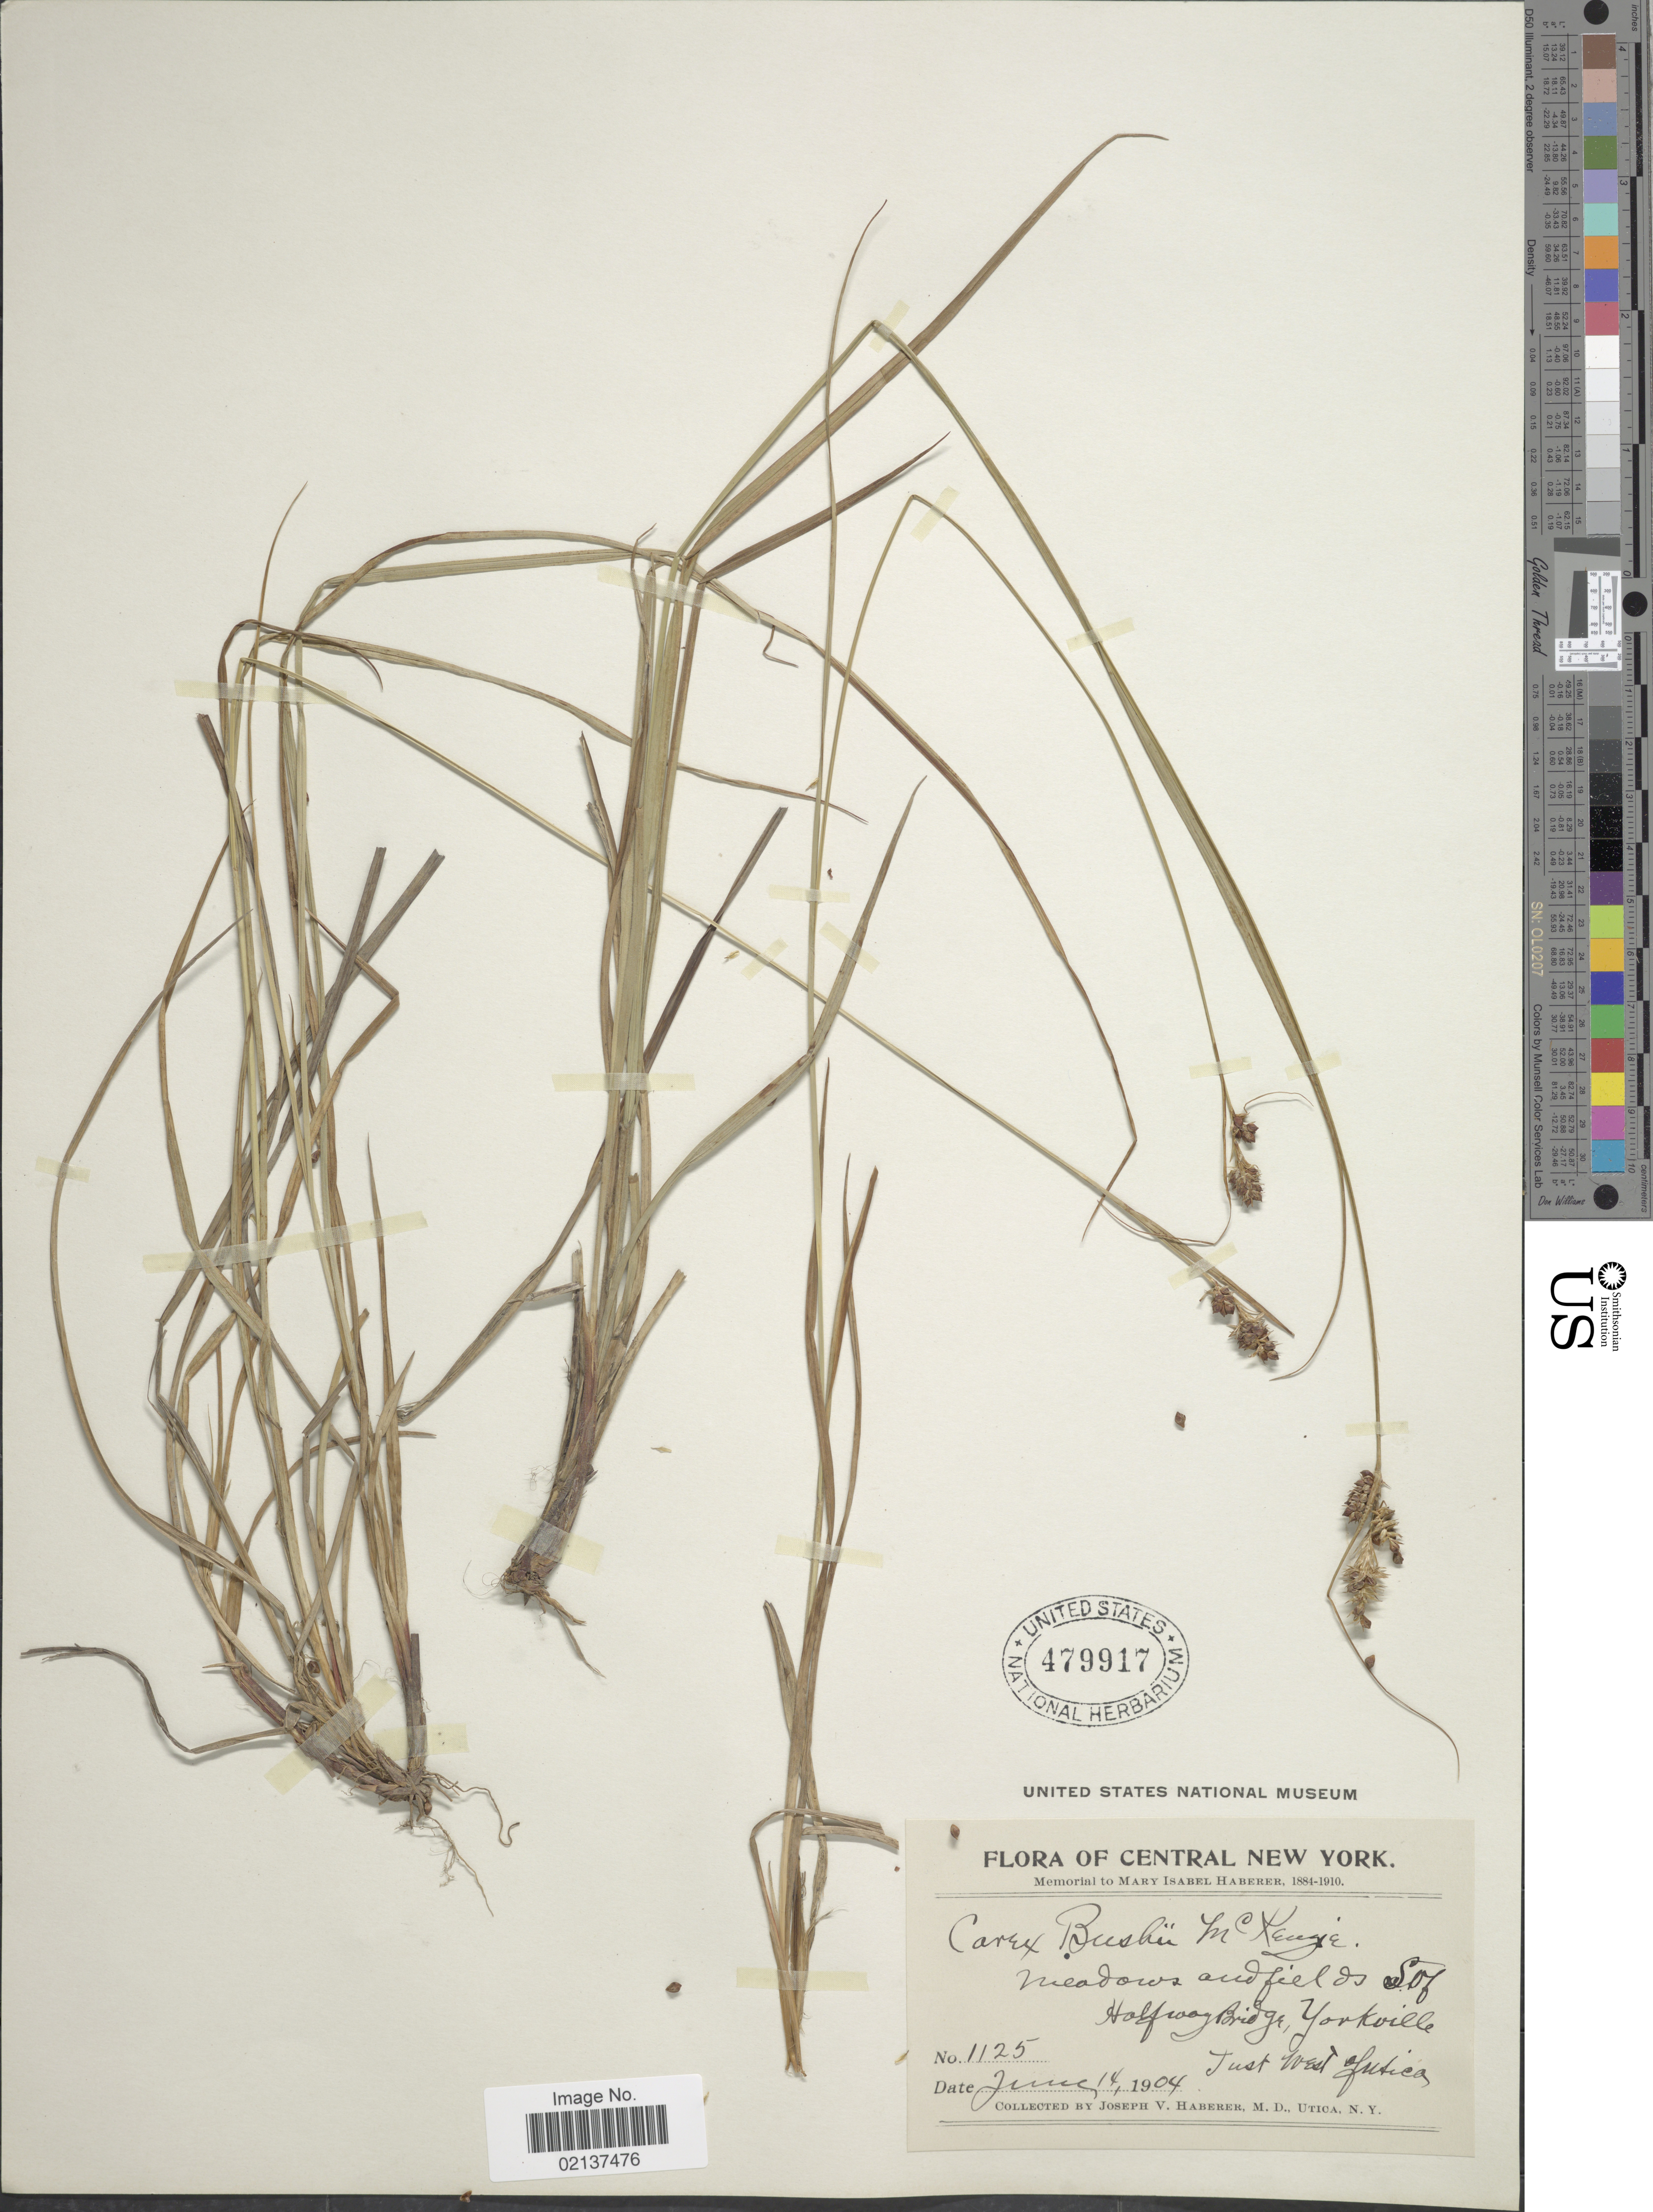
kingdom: Plantae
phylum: Tracheophyta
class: Liliopsida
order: Poales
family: Cyperaceae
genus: Carex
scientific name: Carex hirsutella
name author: Mack.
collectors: J. V. Haberer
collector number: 1125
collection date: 1904-06-14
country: United States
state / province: New York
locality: Central New York, S of Halfway Bridge, Yorkville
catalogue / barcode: US 479917